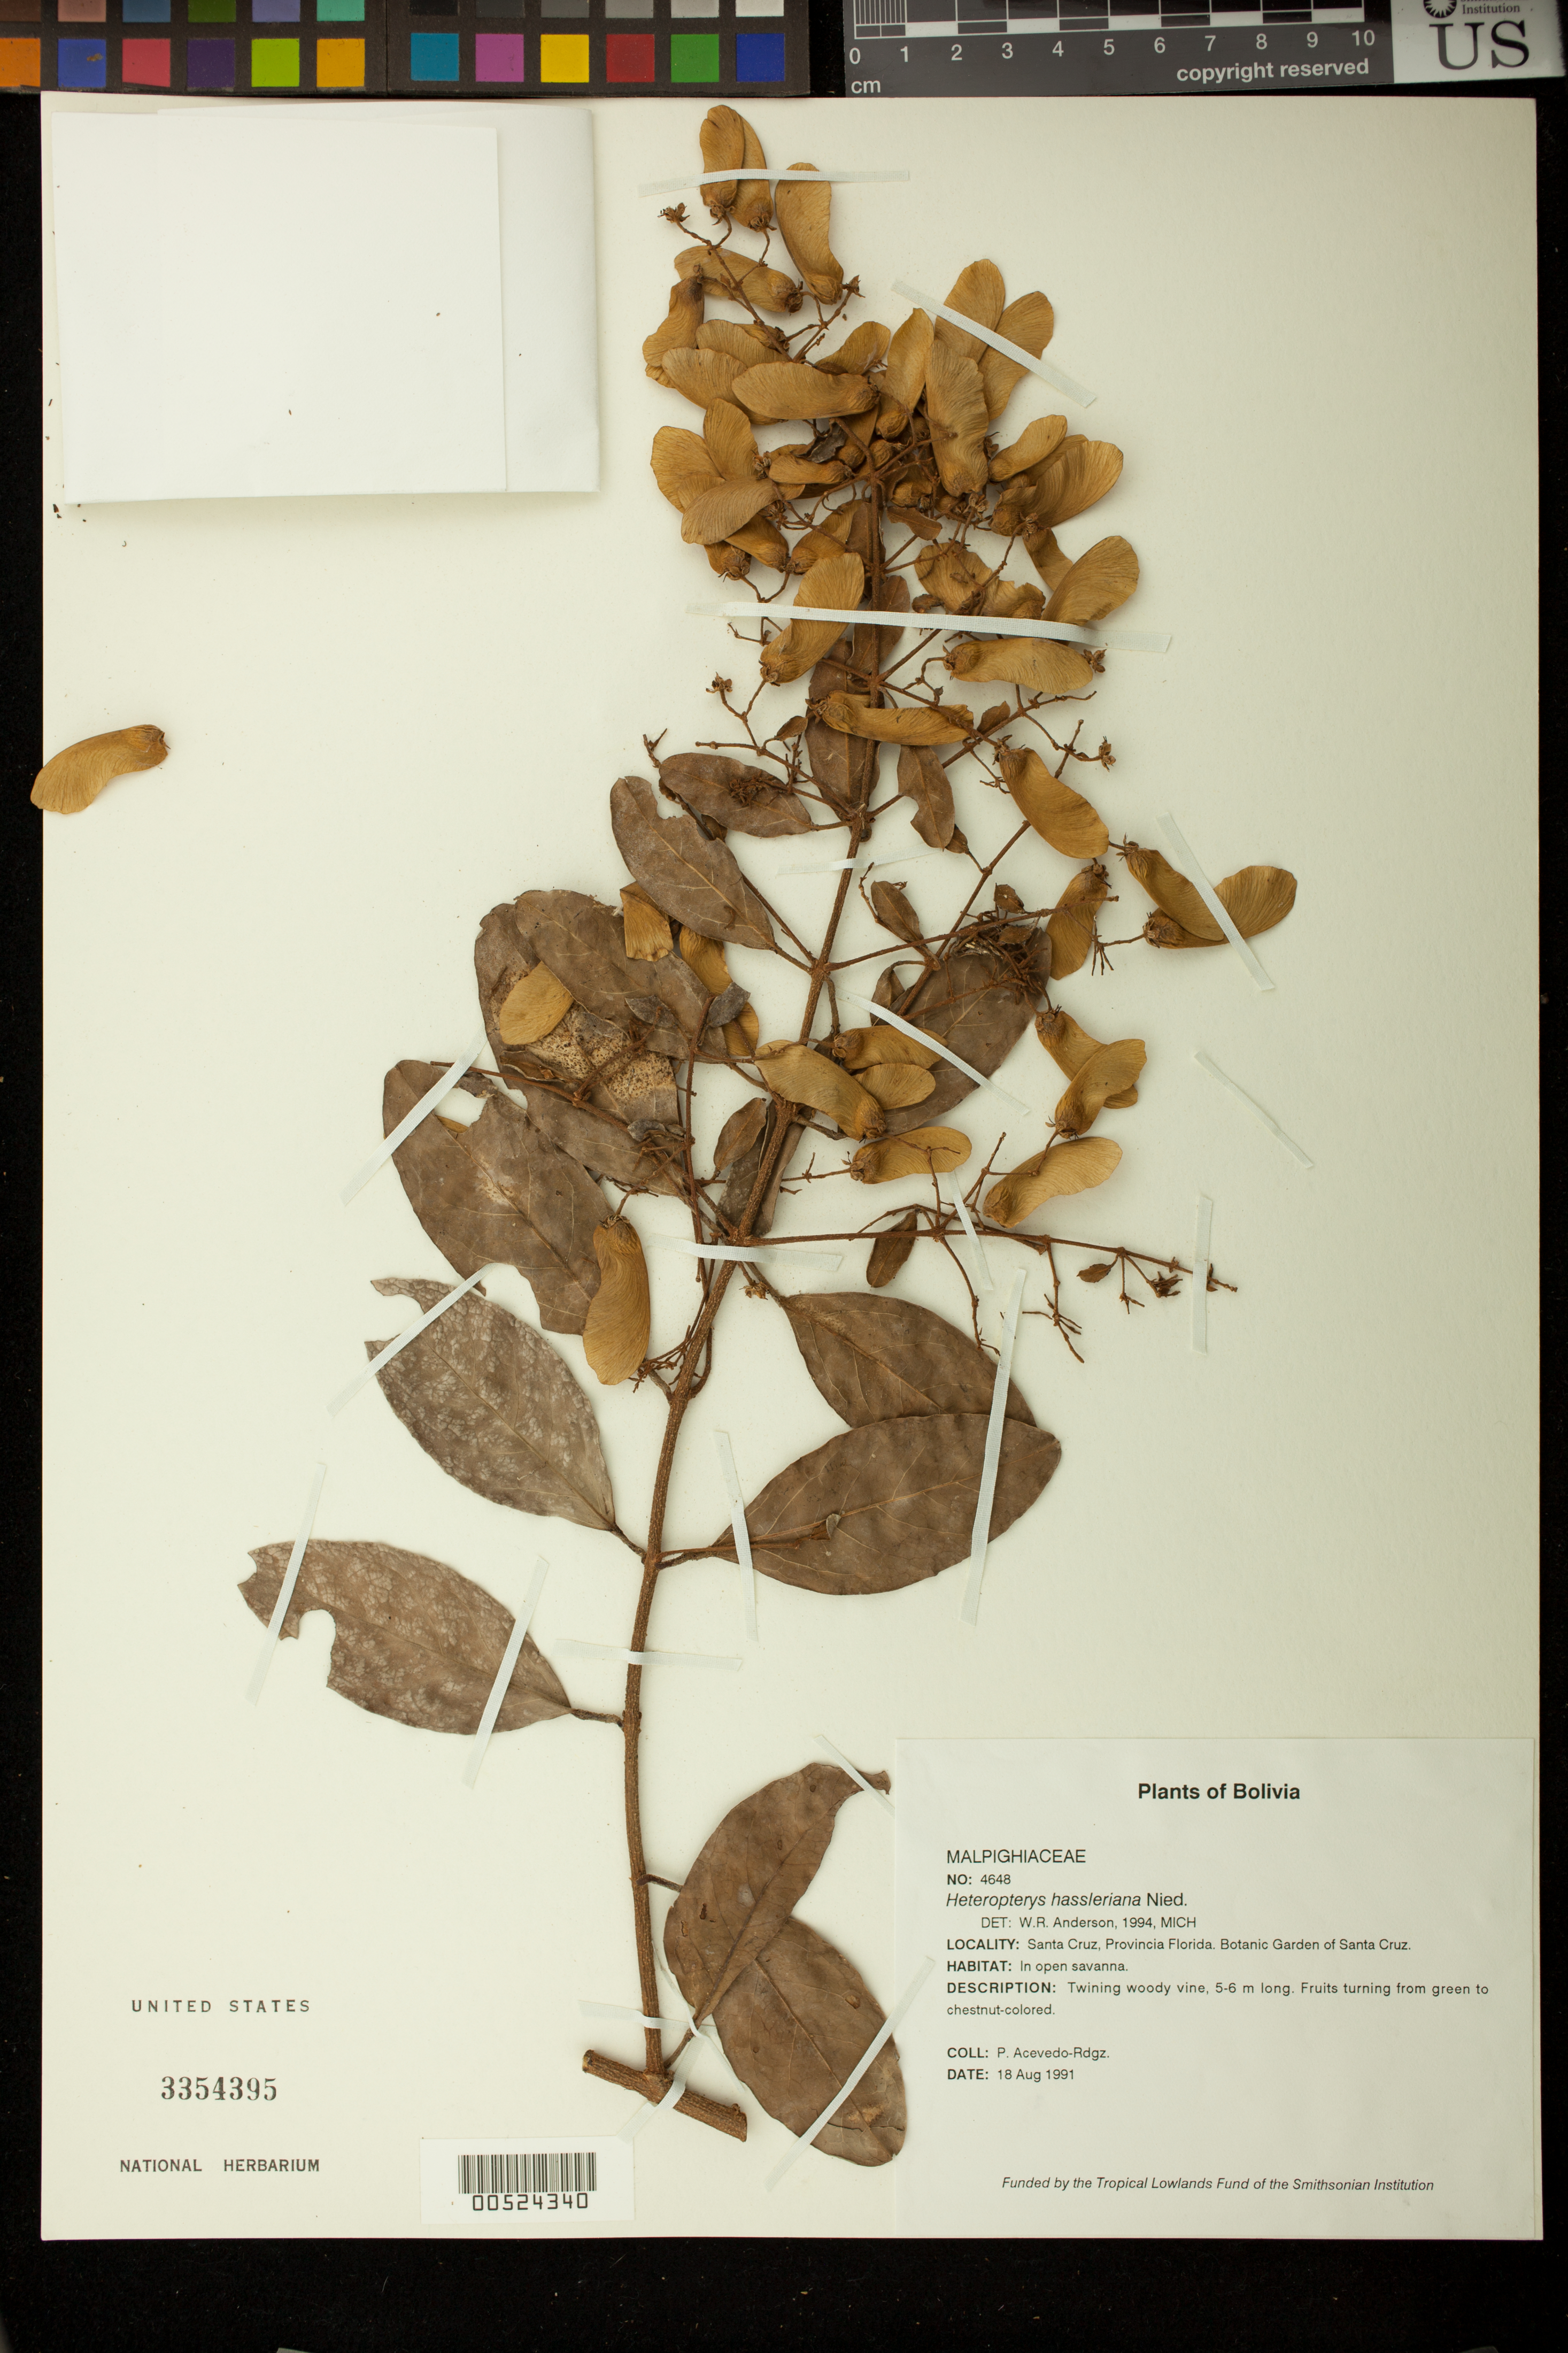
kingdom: Plantae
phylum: Tracheophyta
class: Magnoliopsida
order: Malpighiales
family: Malpighiaceae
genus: Heteropterys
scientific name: Heteropterys hassleriana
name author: Nied.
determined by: Anderson, W. R., (MICH), University of Michigan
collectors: P. Acevedo-Rodr.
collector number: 4648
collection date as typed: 18 Aug 1991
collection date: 1991-08-18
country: Bolivia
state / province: Santa Cruz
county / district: Florida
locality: Depart. Santa Cruz, Provincia Florida. Botanic Garden of Depart. Santa Cruz.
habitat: In open savanna.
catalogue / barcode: US 3354395